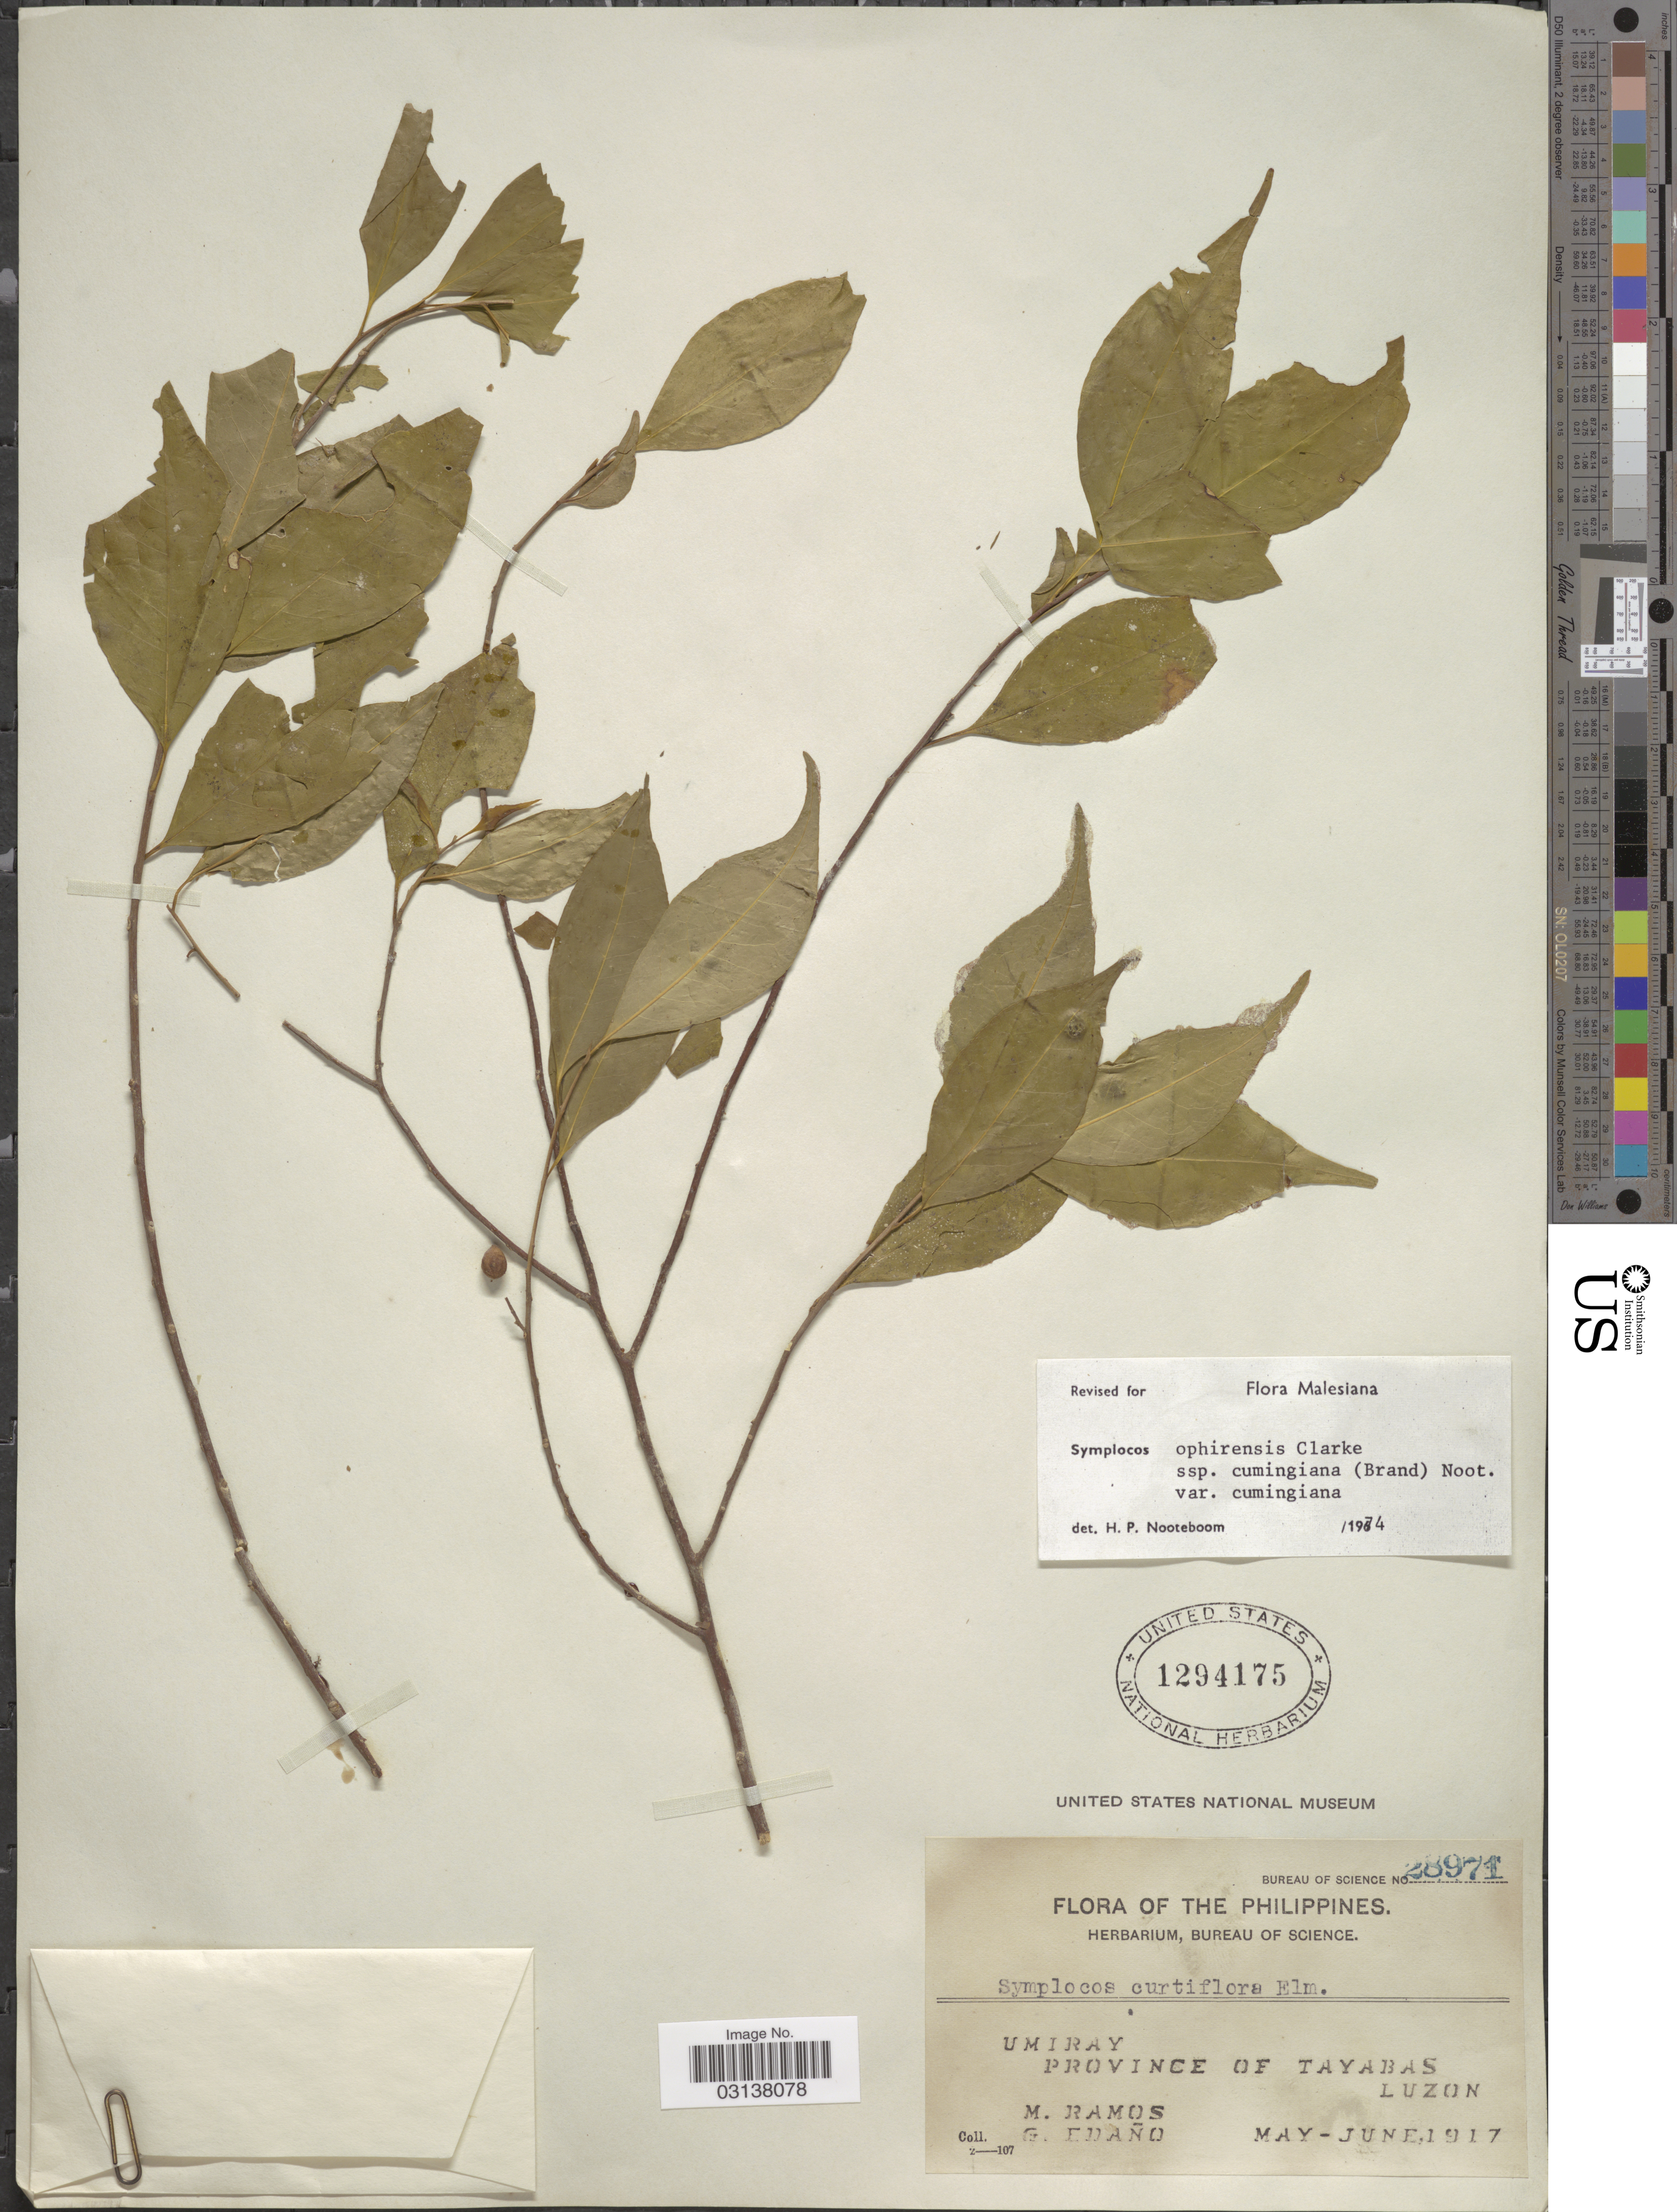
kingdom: Plantae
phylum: Tracheophyta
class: Magnoliopsida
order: Ericales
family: Symplocaceae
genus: Symplocos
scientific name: Symplocos ophirensis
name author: C.B. Clarke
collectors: M. Ramos & G. Edaño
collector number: Bureau of Science 28971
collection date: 1917-05/1917-06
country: Philippines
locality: The Philippines. Umiray. Province of Tayabas Luzon.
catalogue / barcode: US 1294175